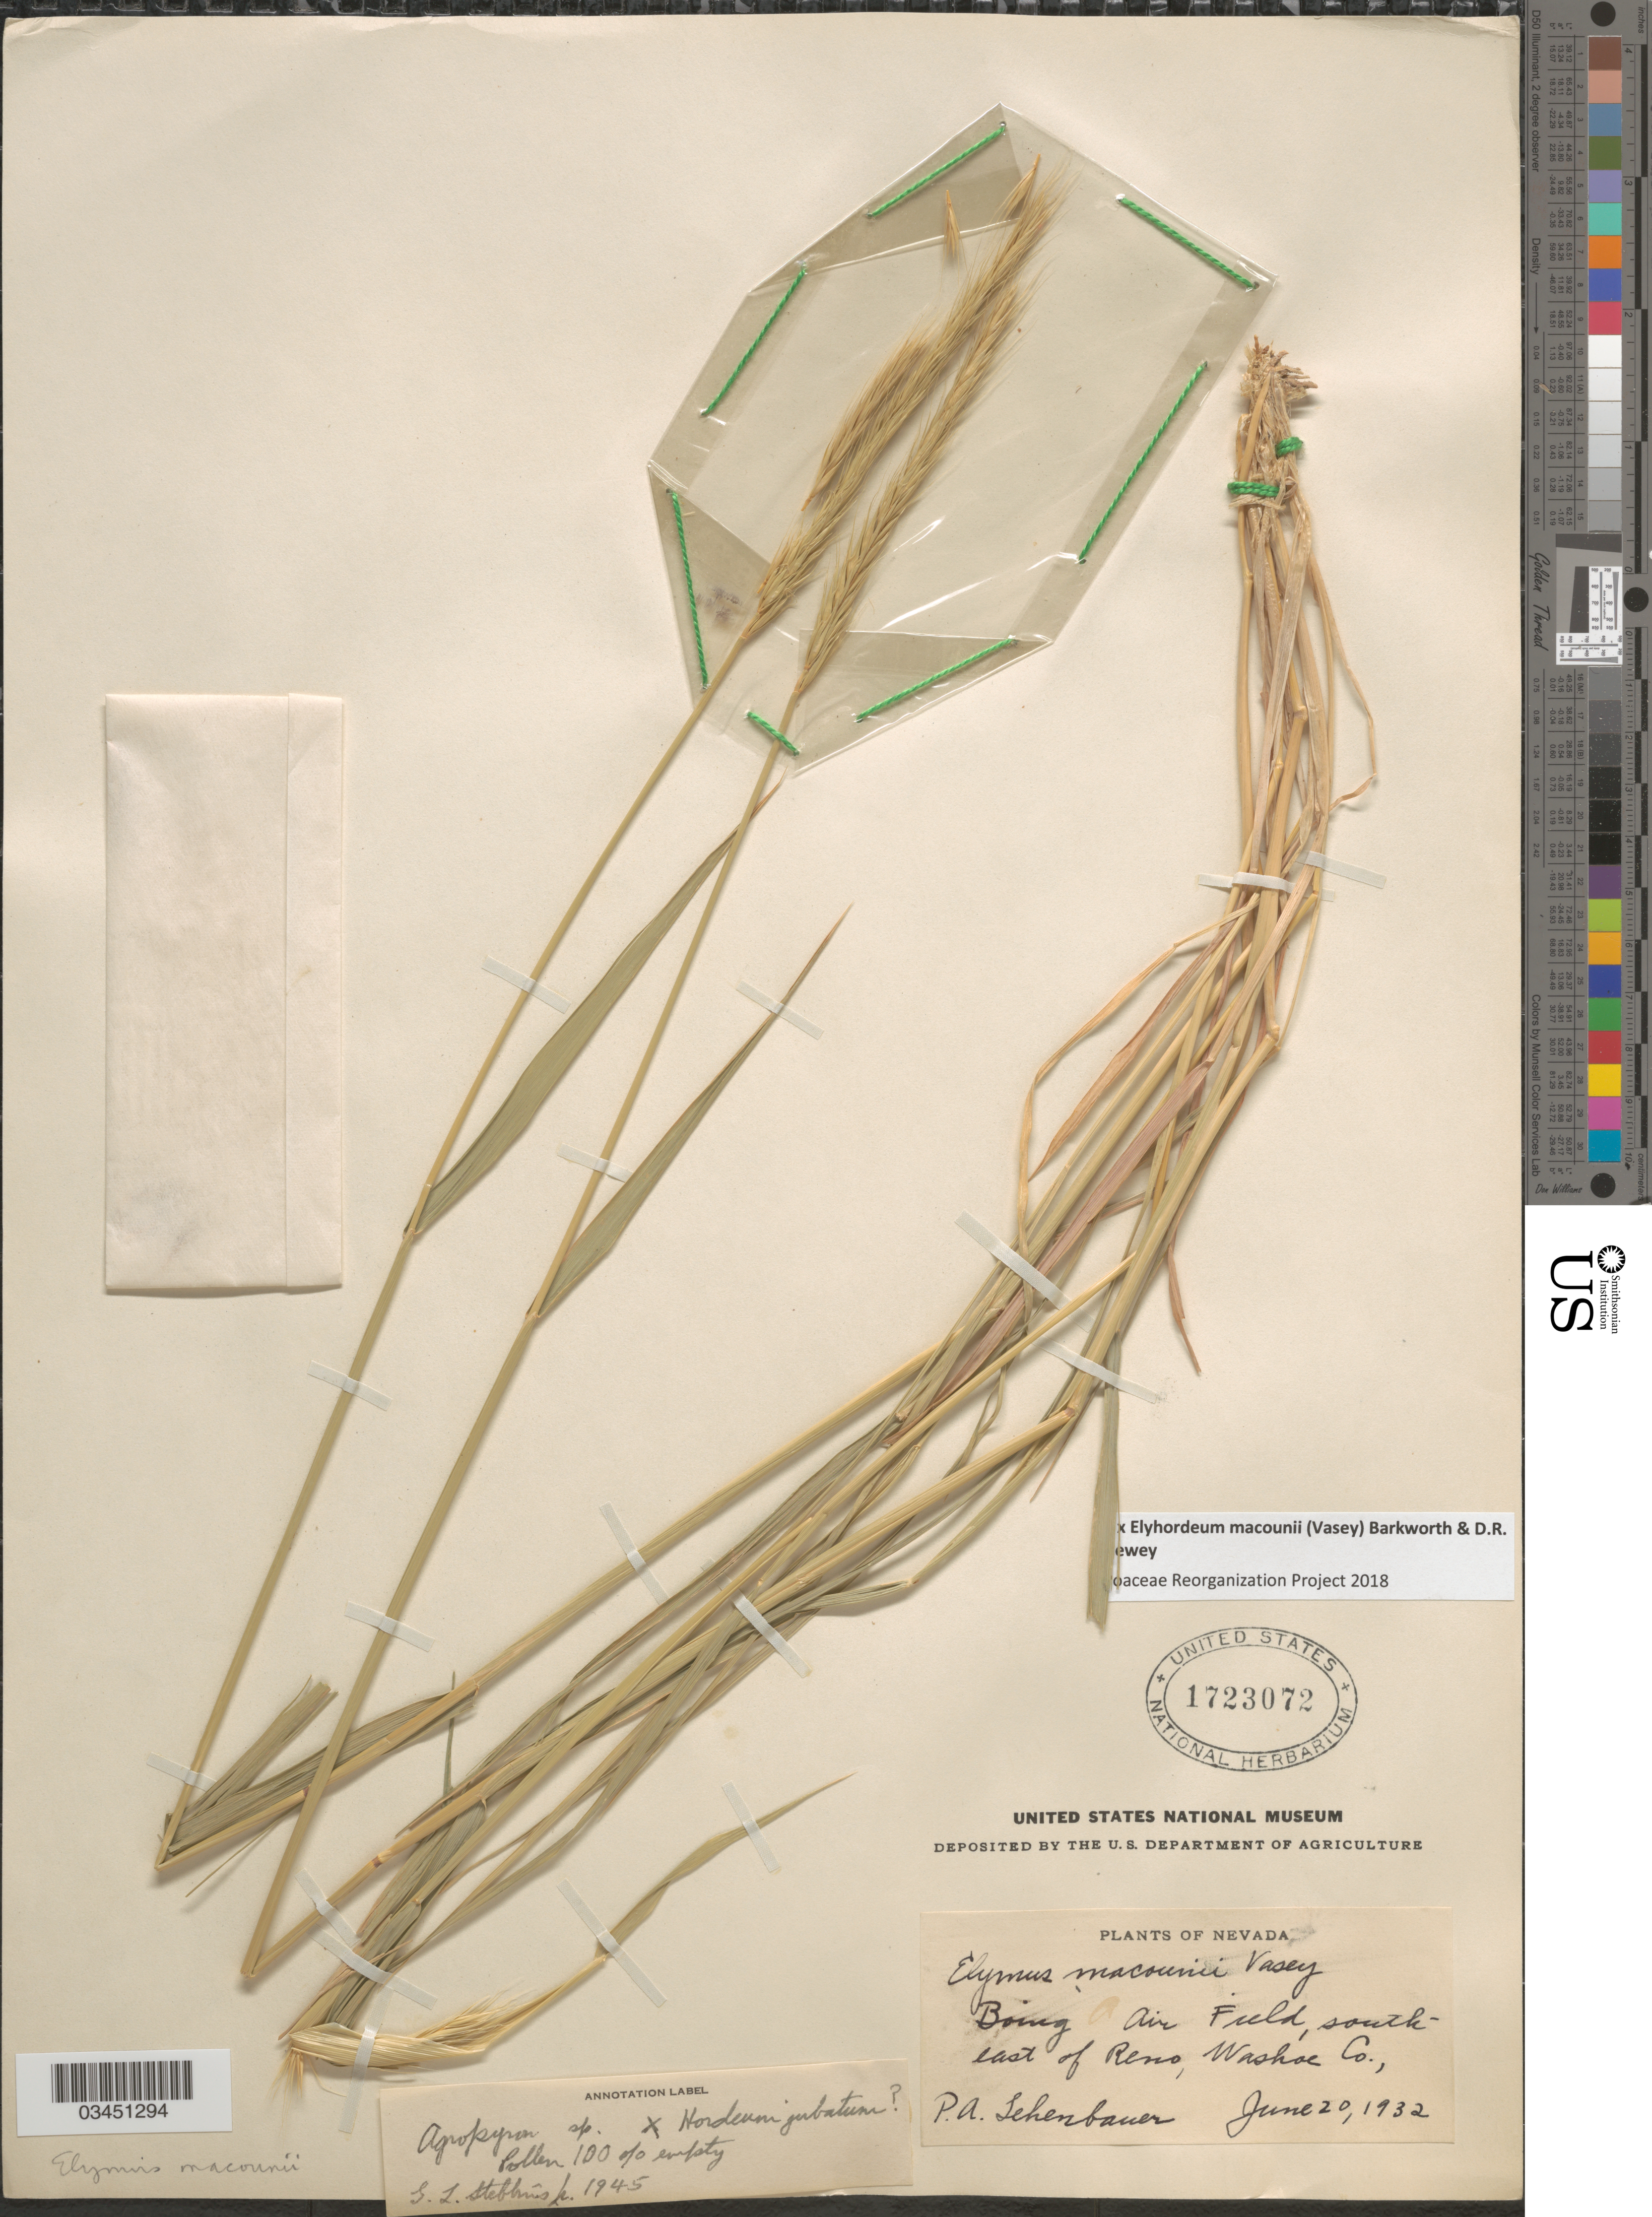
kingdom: Plantae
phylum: Tracheophyta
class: Liliopsida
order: Poales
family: Poaceae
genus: Elyhordeum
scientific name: x Elyhordeum macounii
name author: (Vasey) Barkworth & Dewey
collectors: P. Lehenbauer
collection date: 1932-06-20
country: United States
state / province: Nevada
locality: Boing Air Field, south-east of Reno, Washoe Co.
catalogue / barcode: US 1723072